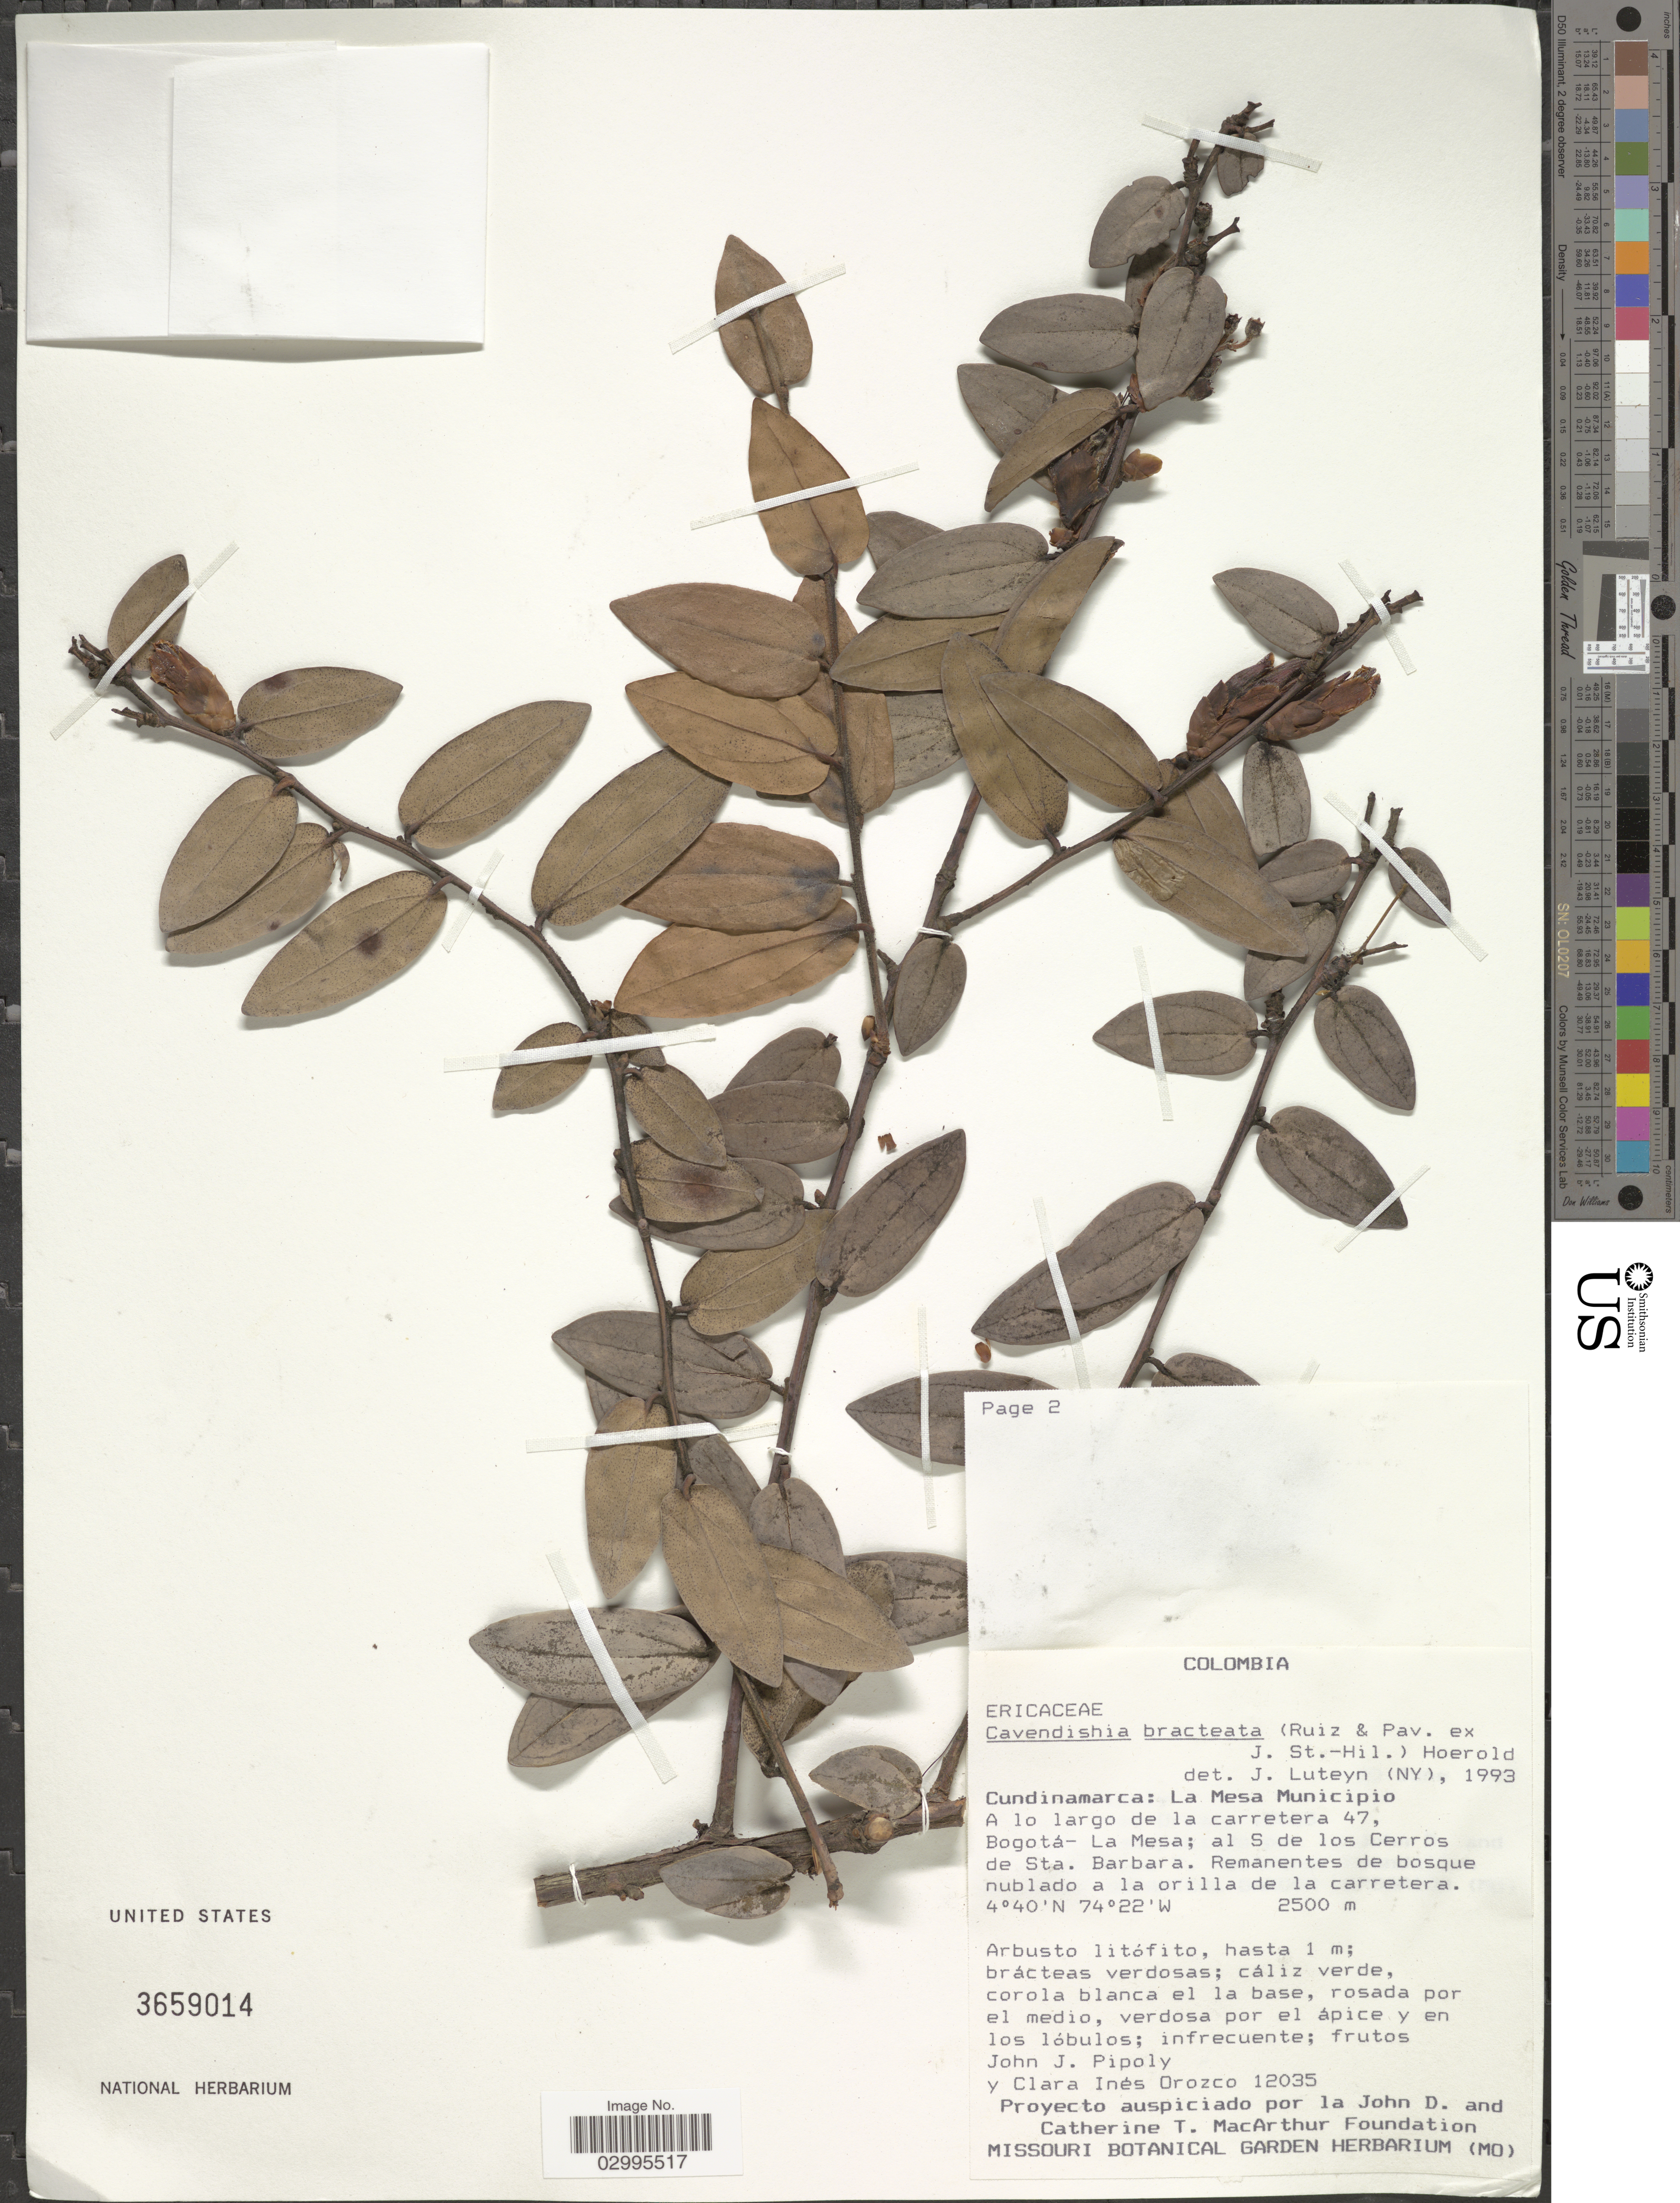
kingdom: Plantae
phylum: Tracheophyta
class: Magnoliopsida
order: Ericales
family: Ericaceae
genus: Cavendishia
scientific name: Cavendishia bracteata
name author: (Ruiz & Pav. ex J. St.-Hil.) Hoerold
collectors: J. J. Pipoly & C. I. Orozco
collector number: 12035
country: Colombia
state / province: Cundinamarca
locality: La Mesa Municipio A lo largo de la carretera 47, Bogotá - La Mesa; al S de los Cerros de Sta. Barbara. Remanentes de bosque nublado a la orilla de la carretera.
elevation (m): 2500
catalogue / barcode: US 3659014